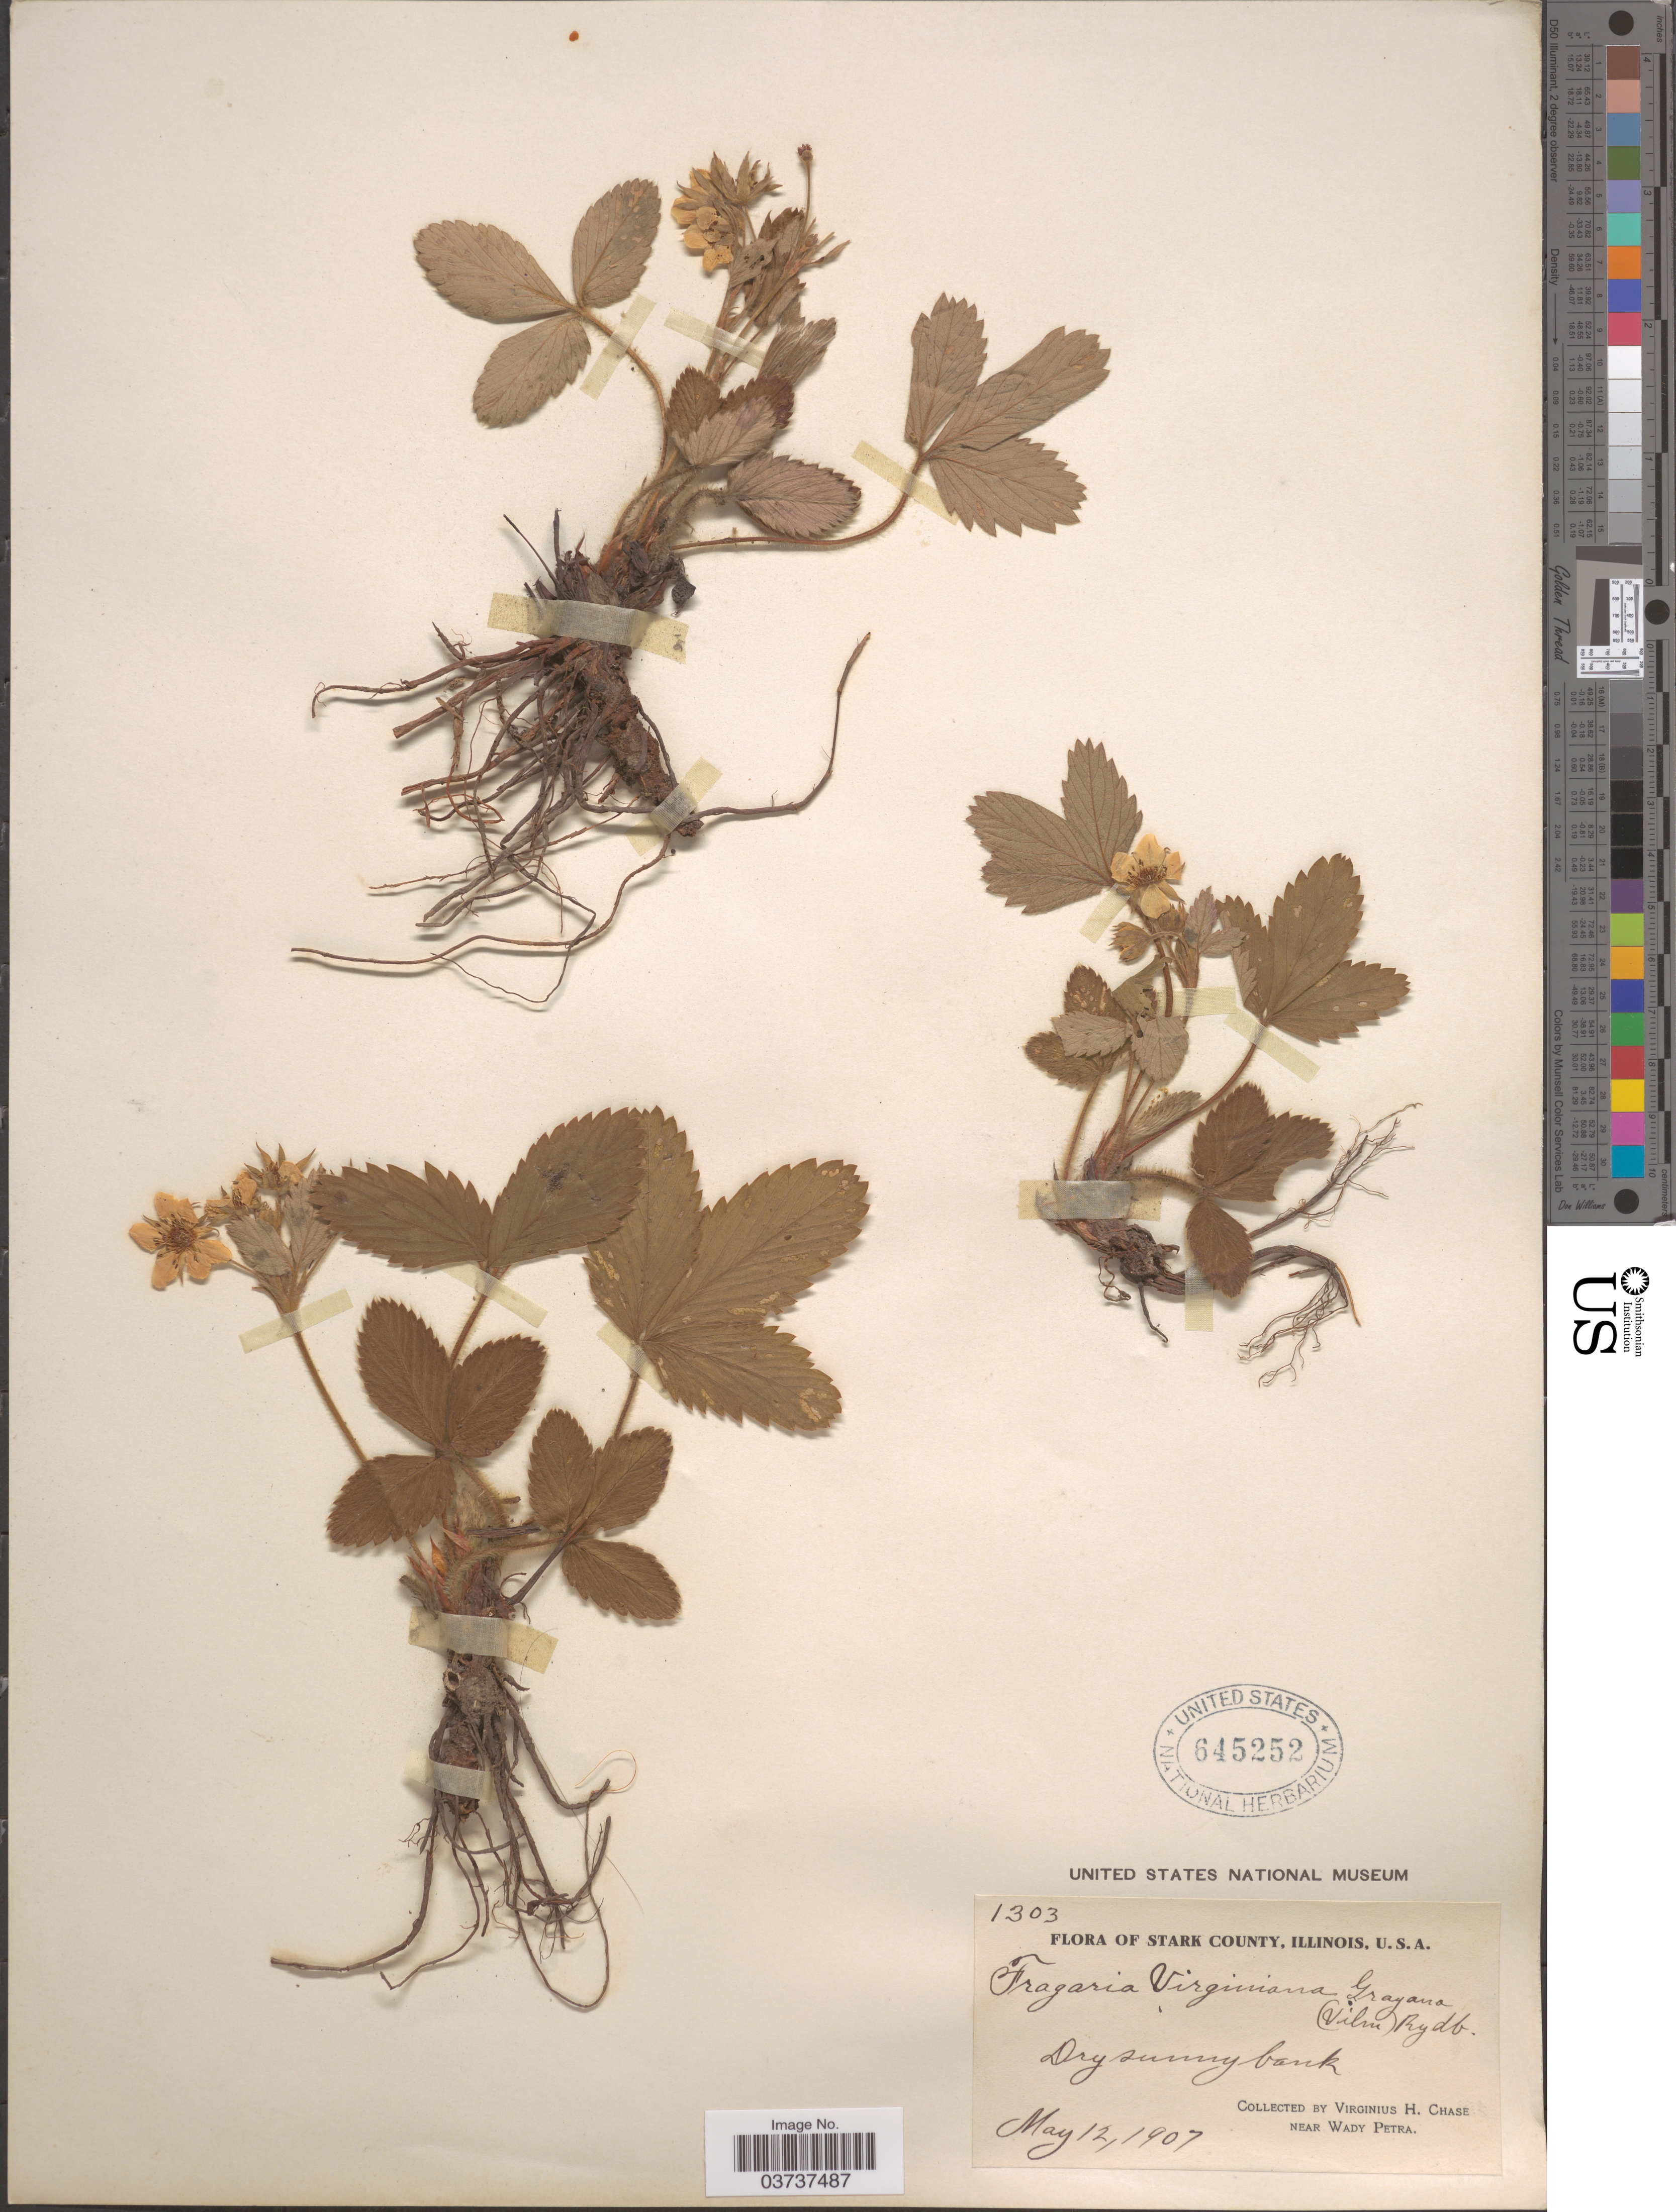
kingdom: Plantae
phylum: Tracheophyta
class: Magnoliopsida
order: Rosales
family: Rosaceae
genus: Fragaria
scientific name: Fragaria virginiana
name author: Mill.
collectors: V. H. Chase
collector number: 1303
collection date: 1907-05-12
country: United States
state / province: Illinois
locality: Stark County. Near Wady Petra.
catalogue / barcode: US 645252